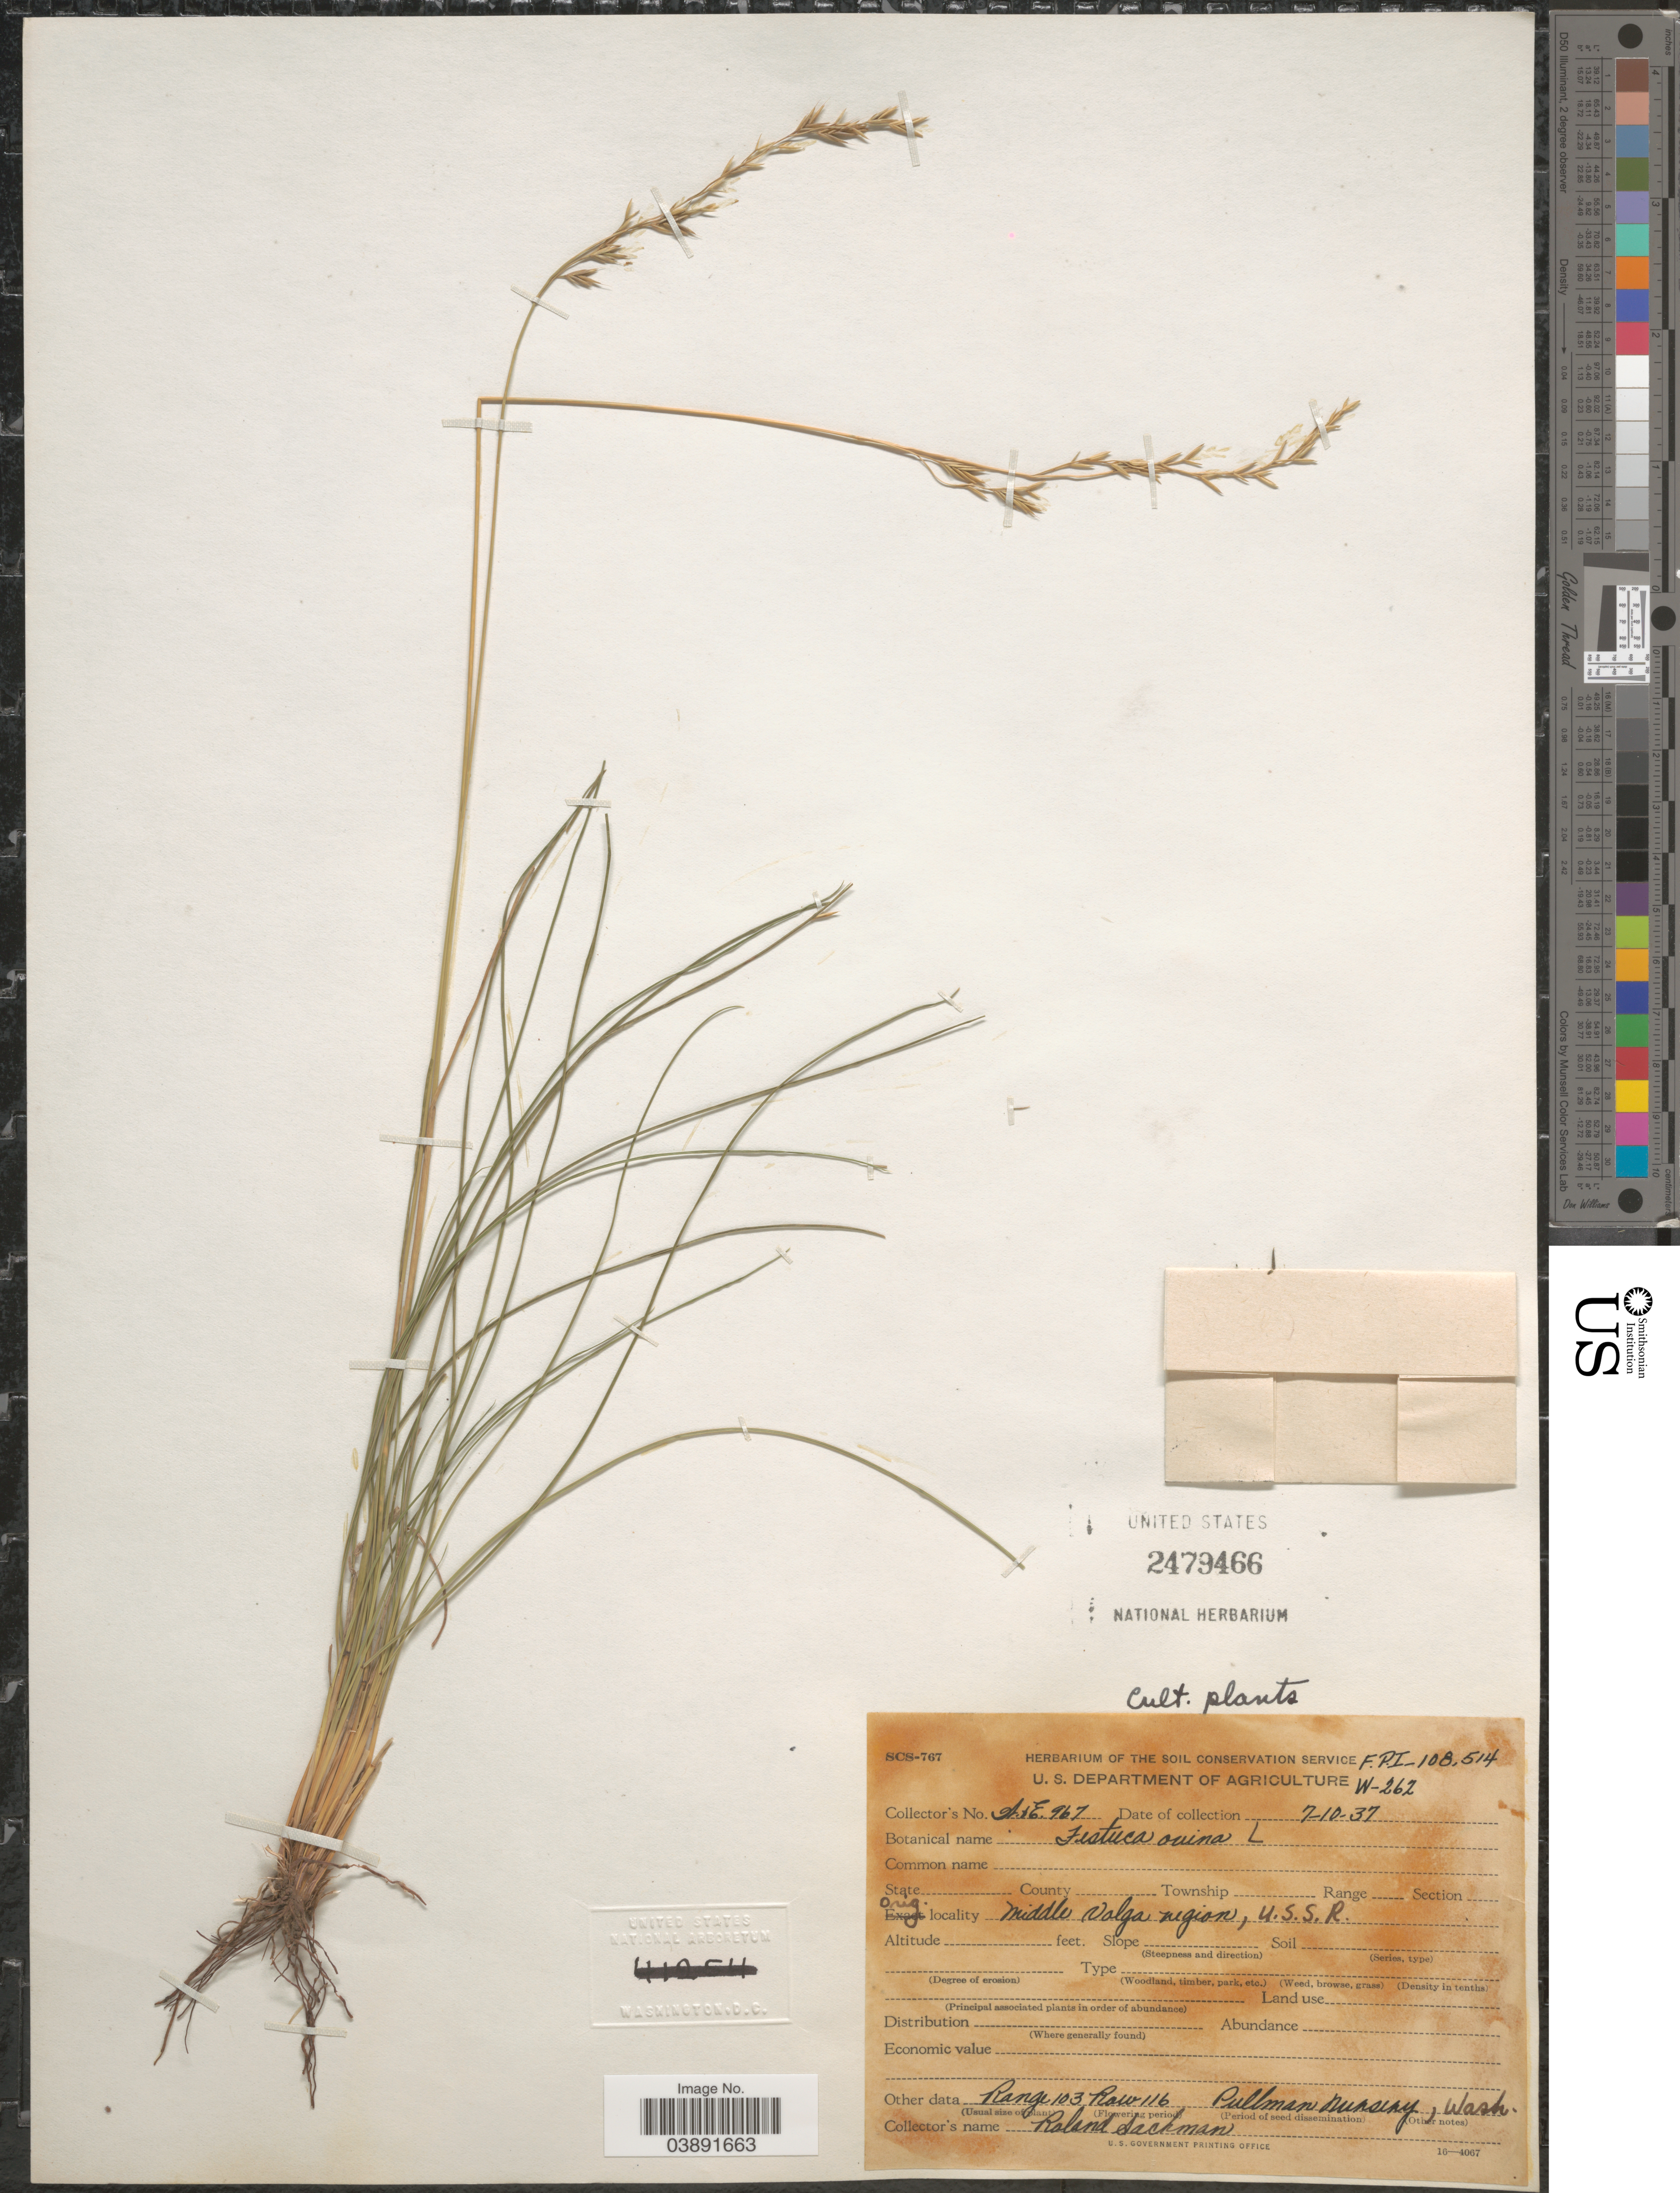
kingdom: Plantae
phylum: Tracheophyta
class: Liliopsida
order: Poales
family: Poaceae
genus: Festuca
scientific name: Festuca ovina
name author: L.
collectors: R. Jackman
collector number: S&E967*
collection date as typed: Transcribed d/m/y: 10/7/37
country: United States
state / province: Washington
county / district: Whitman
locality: Range 103 Row 116 Pullman Nursery.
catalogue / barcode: US 2479466